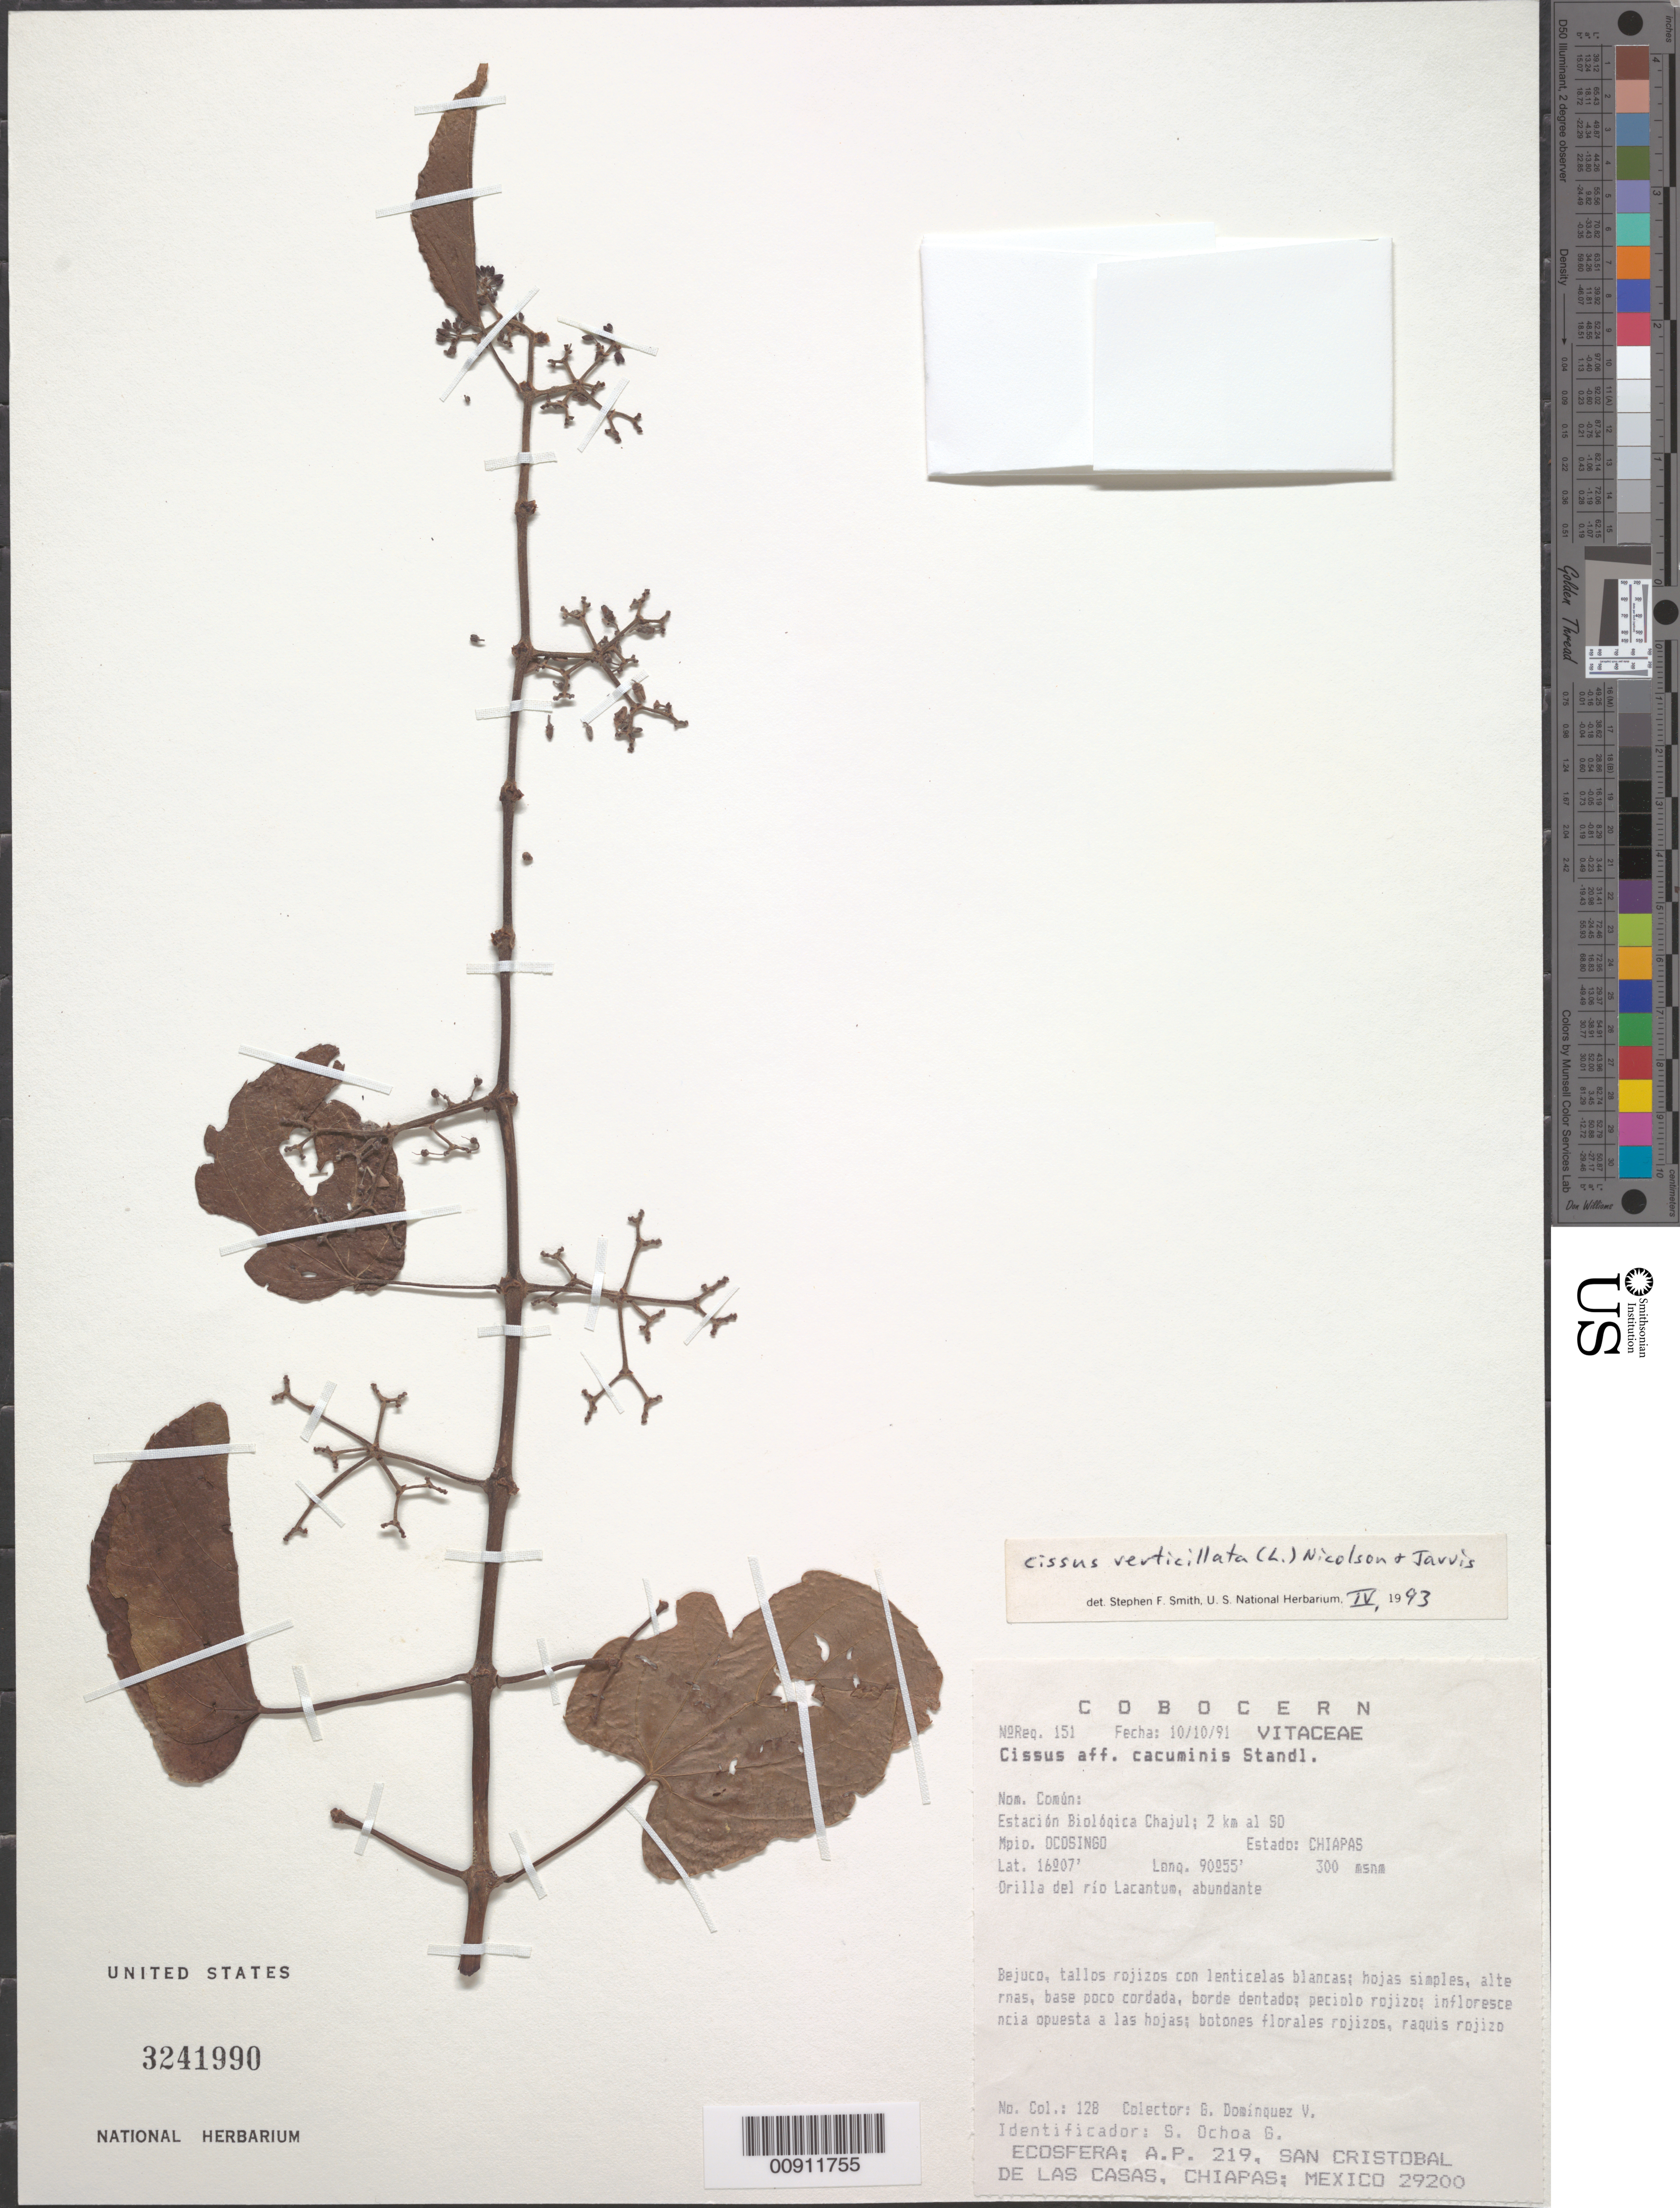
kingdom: Plantae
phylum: Tracheophyta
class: Magnoliopsida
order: Vitales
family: Vitaceae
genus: Cissus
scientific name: Cissus verticillata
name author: (L.) Nicolson & C.E. Jarvis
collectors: G. Domínguez V.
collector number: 128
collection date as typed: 10 Oct 1991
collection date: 1991-10-10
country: Mexico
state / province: Chiapas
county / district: Ocosingo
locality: Estación Biológica Chajul; 2 km al SO. Orilla del río Lacantum. Mpio. Ocosingo, Estado Chiapas.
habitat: Orilla del río.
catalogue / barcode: US 3241990